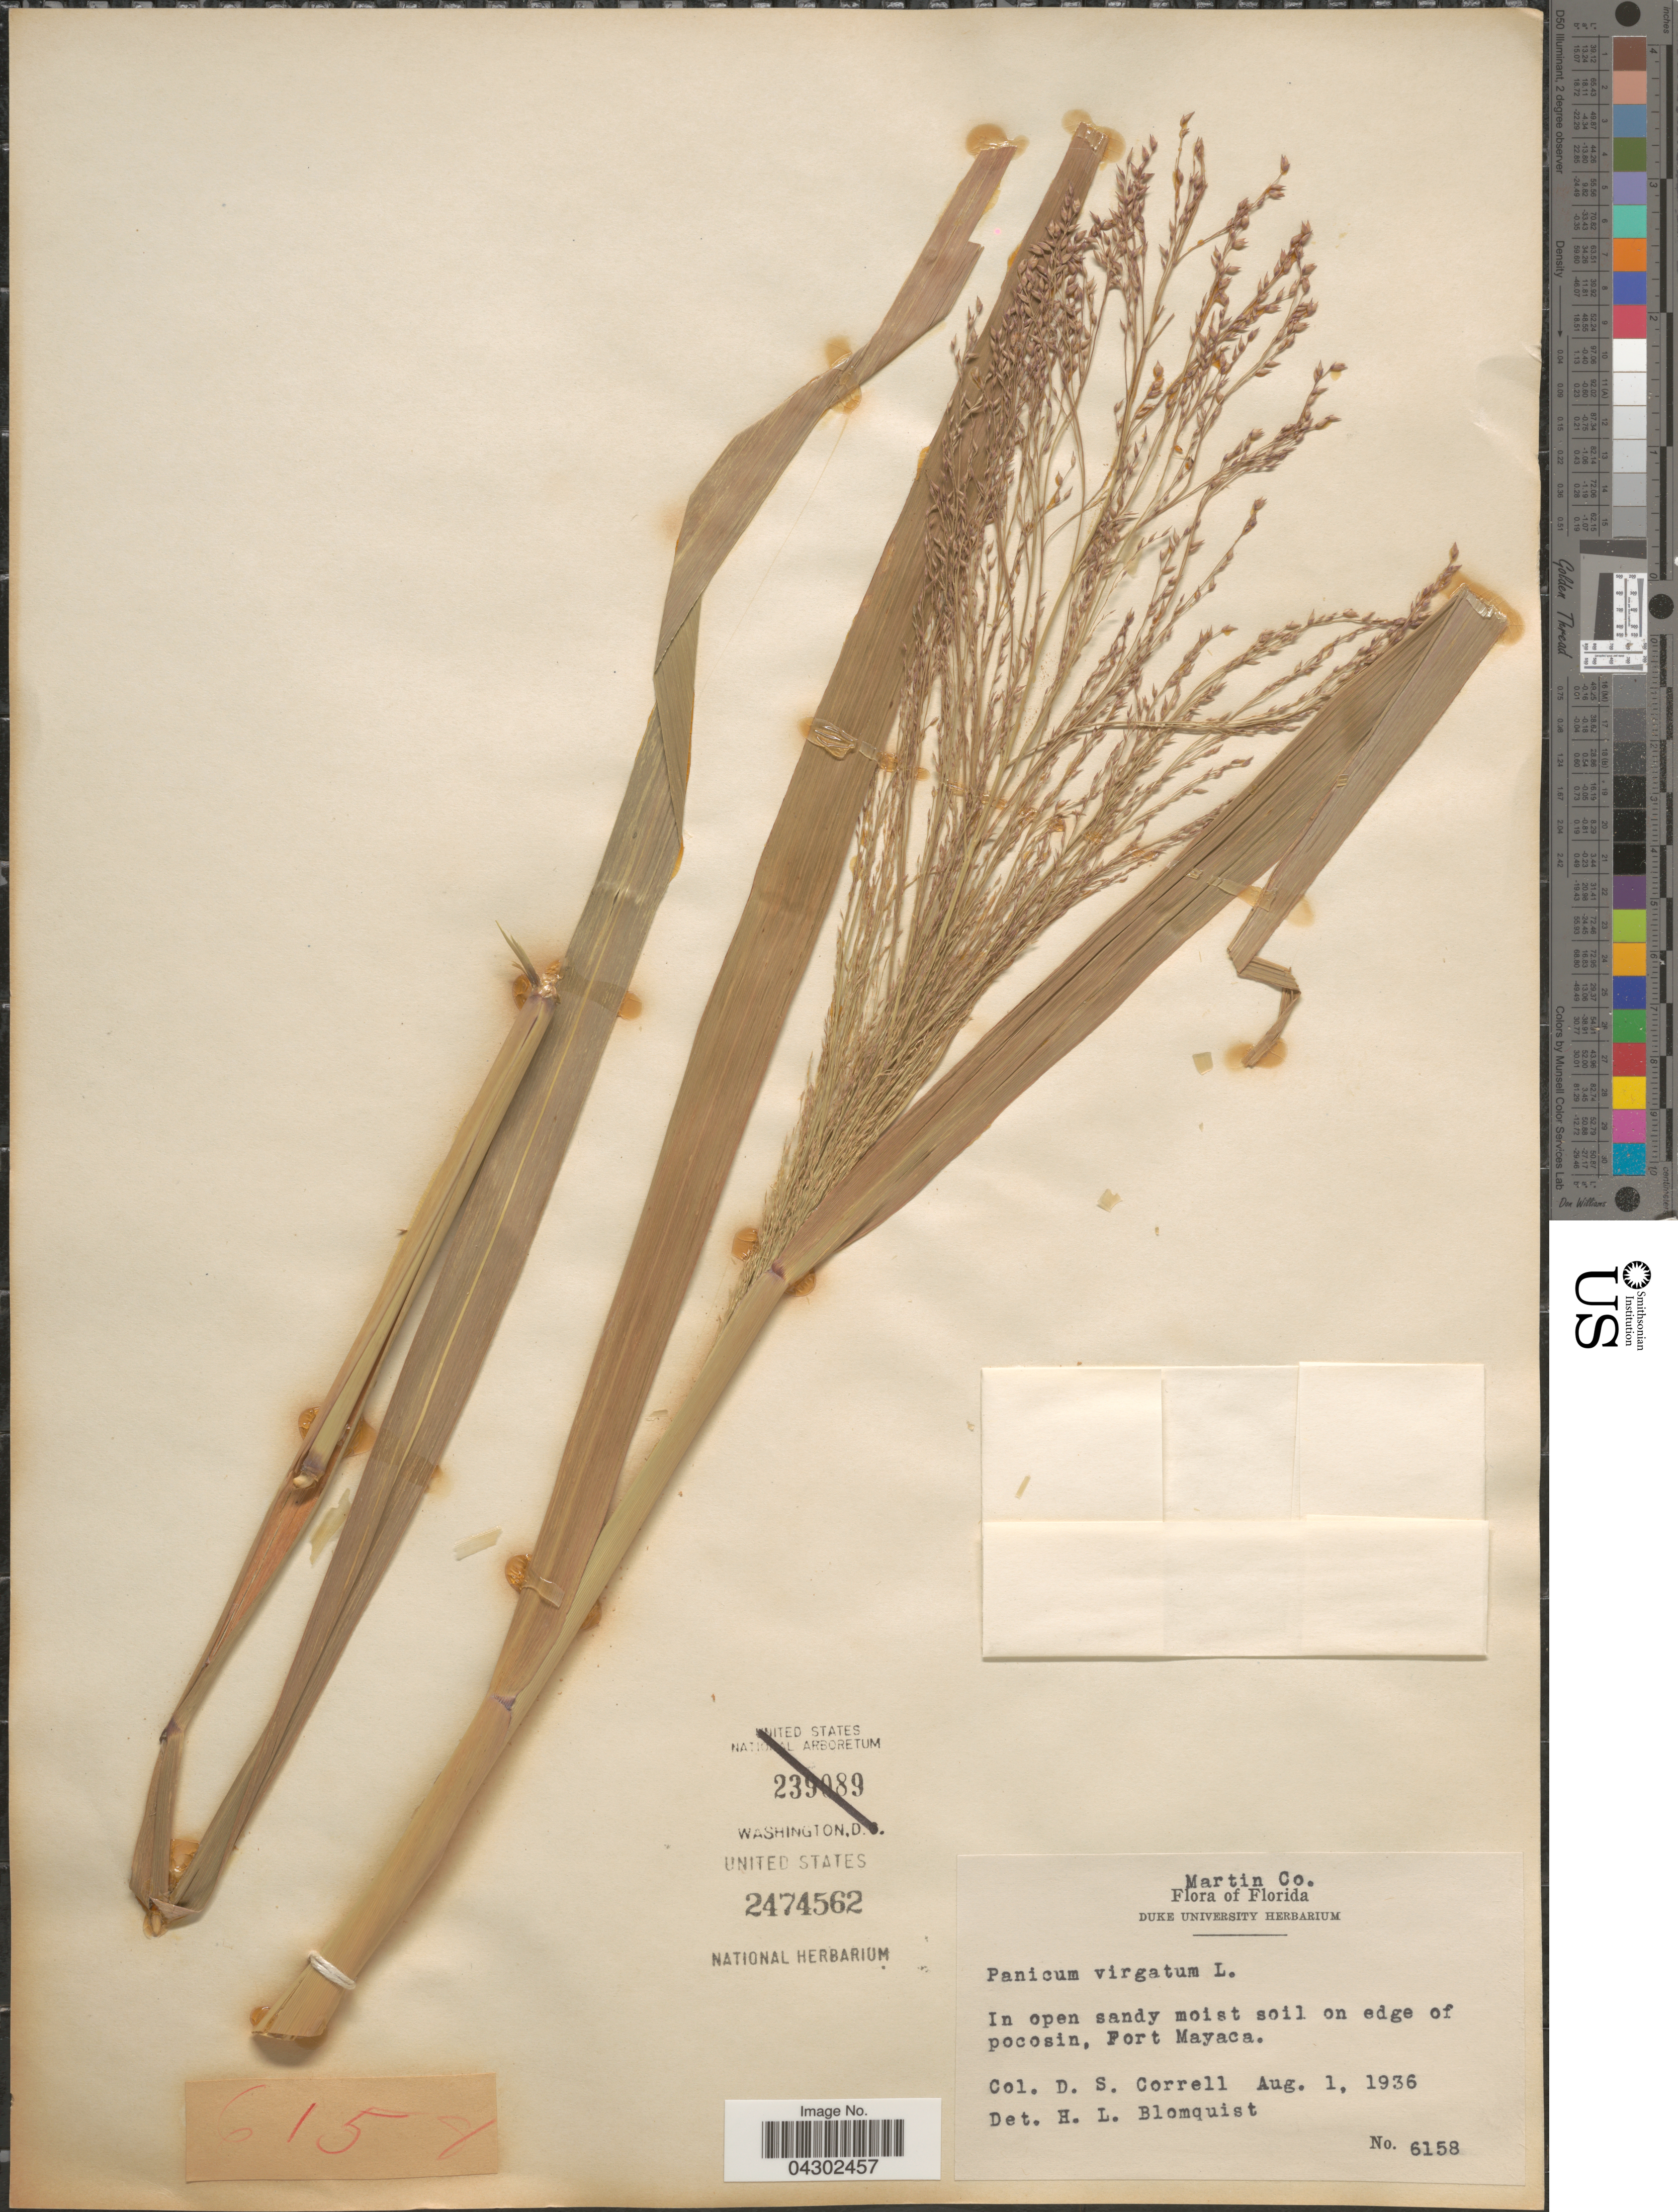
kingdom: Plantae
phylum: Tracheophyta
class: Liliopsida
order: Poales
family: Poaceae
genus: Panicum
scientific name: Panicum virgatum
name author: L.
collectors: D. S. Correll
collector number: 6158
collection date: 1936-08-01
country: United States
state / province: Florida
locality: Martin Co. In open sandy moist soil on edge of pocosin, Fort Mayaca.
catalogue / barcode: US 2474562